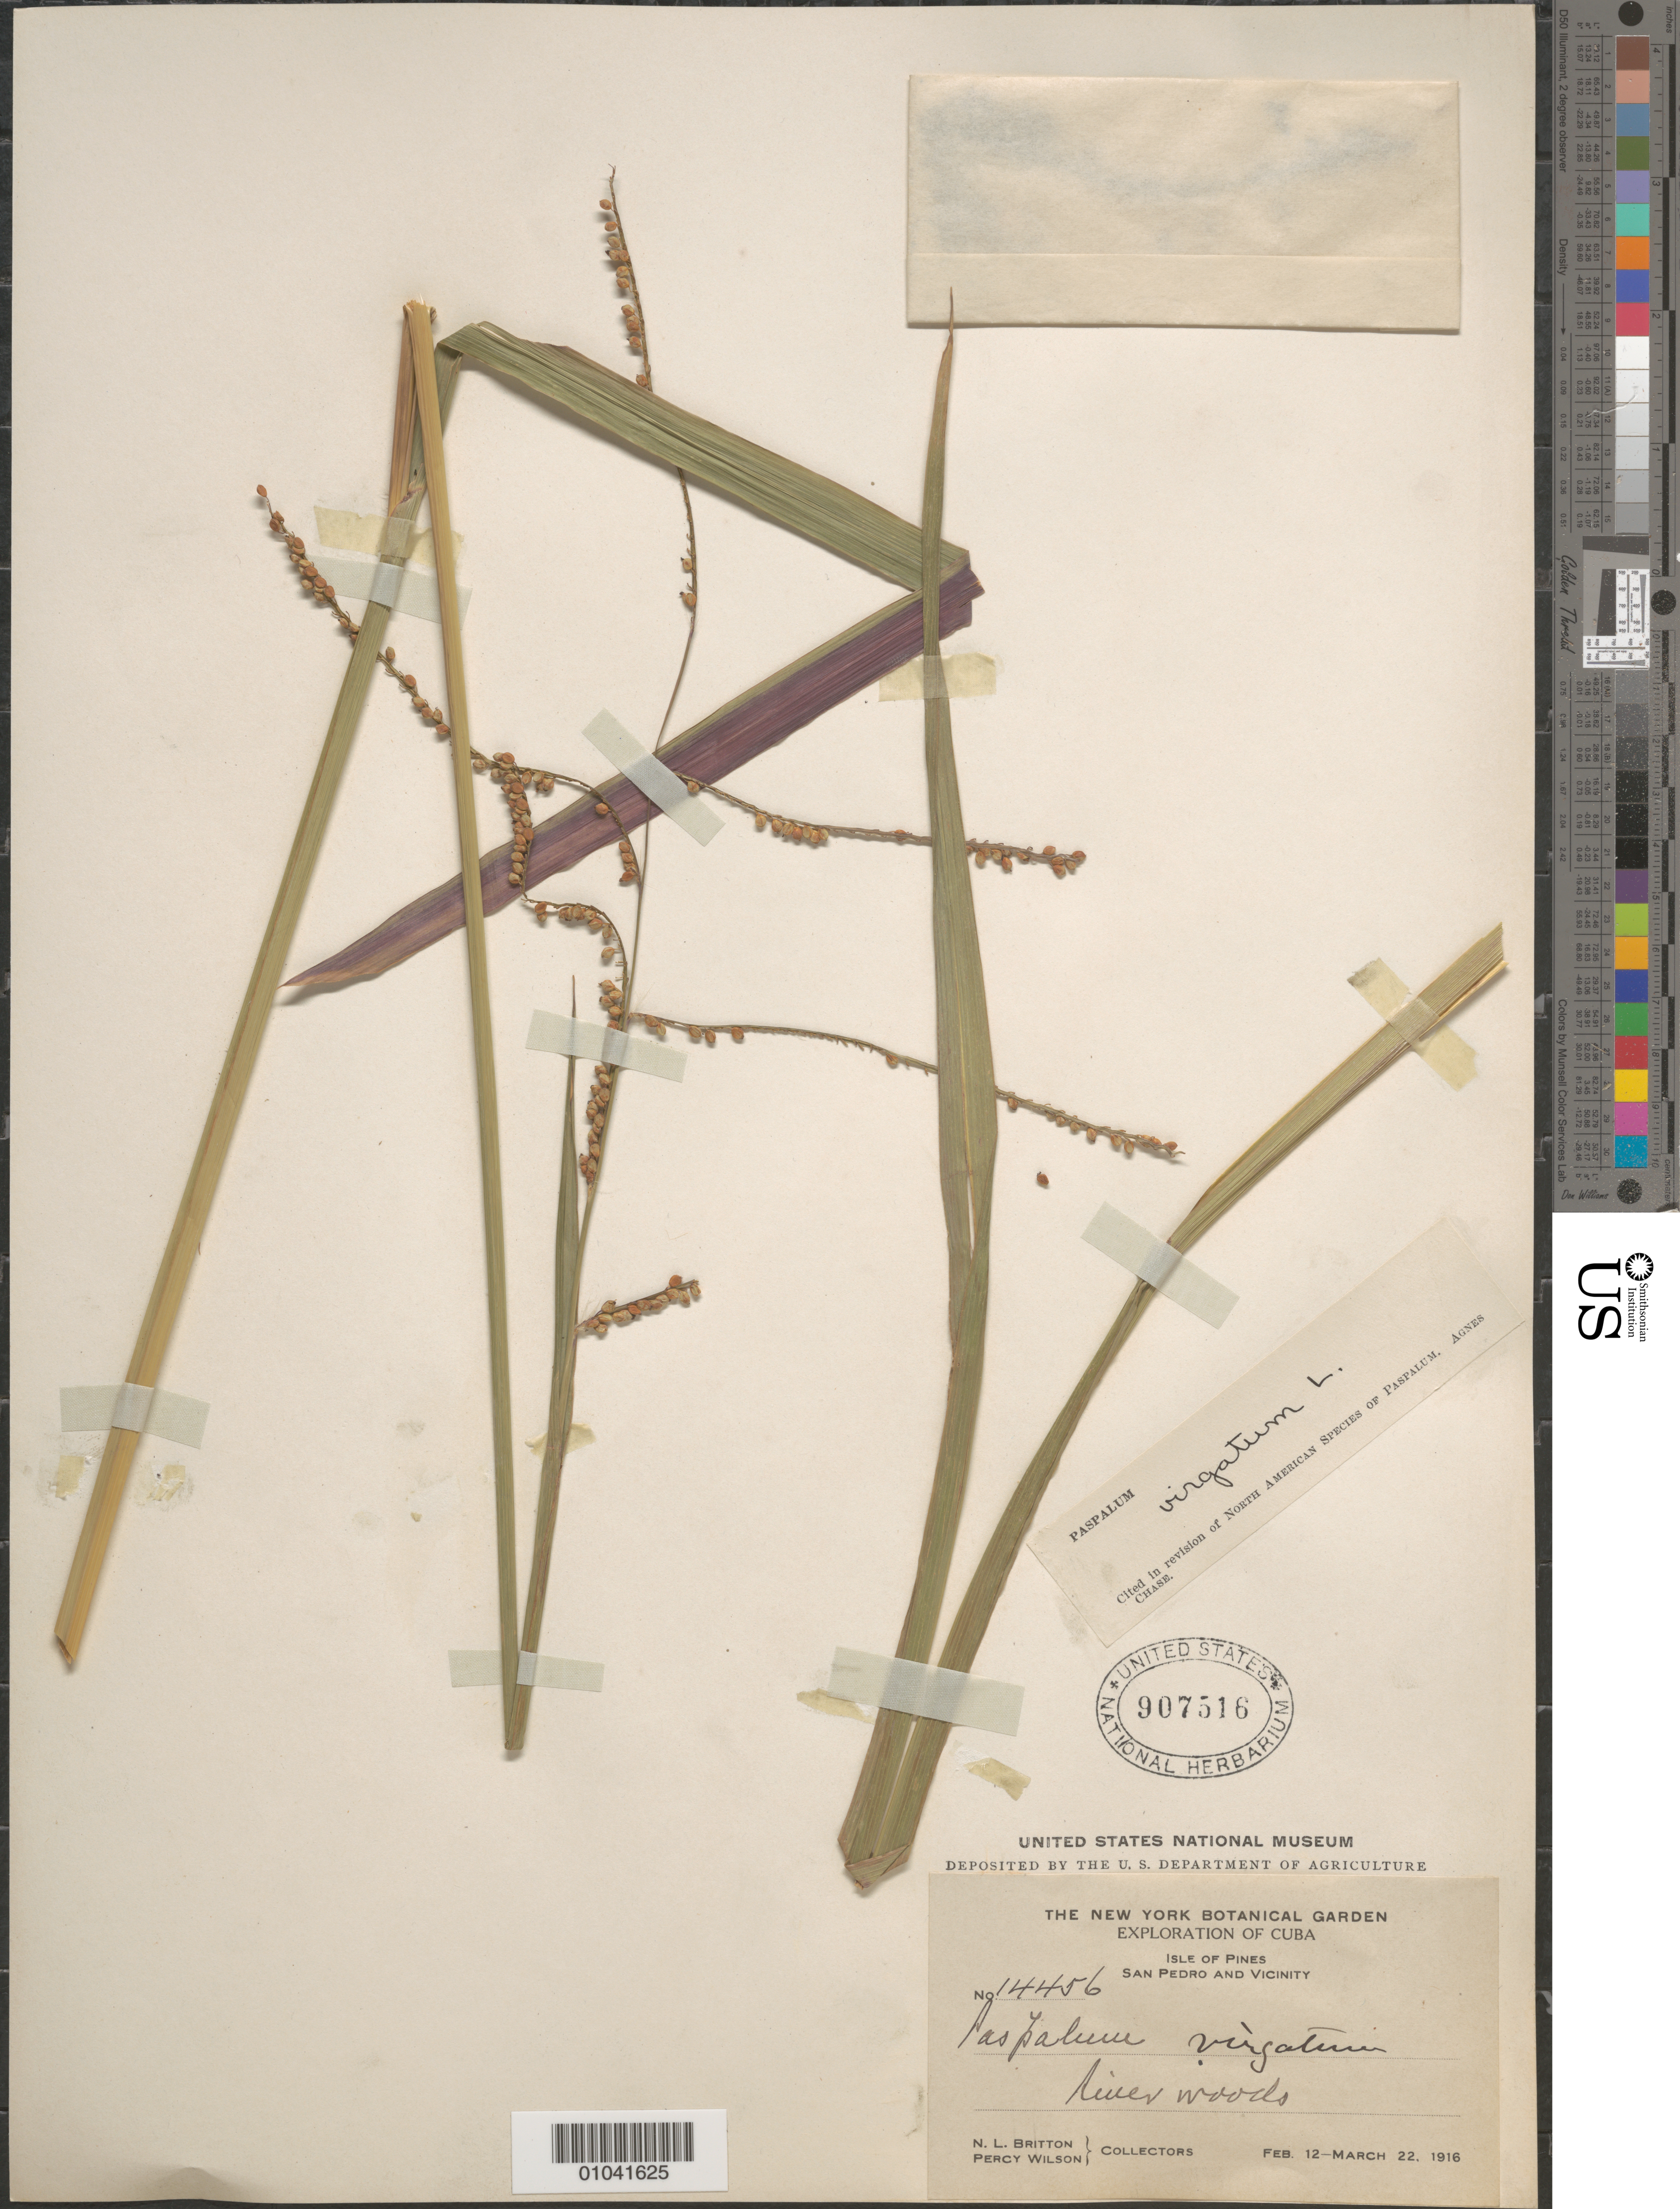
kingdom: Plantae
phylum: Tracheophyta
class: Liliopsida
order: Poales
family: Poaceae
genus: Paspalum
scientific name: Paspalum virgatum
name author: L.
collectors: N. Britton, E. G. Britton & P. Wilson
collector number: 14456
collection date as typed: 12 Feb 1916 to 22 Mar 1916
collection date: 1916-02-12/1916-03-22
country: Cuba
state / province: Isla de la Juventud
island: Isla de la Juventud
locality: San Pedro and Vicinity.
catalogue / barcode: US 907516